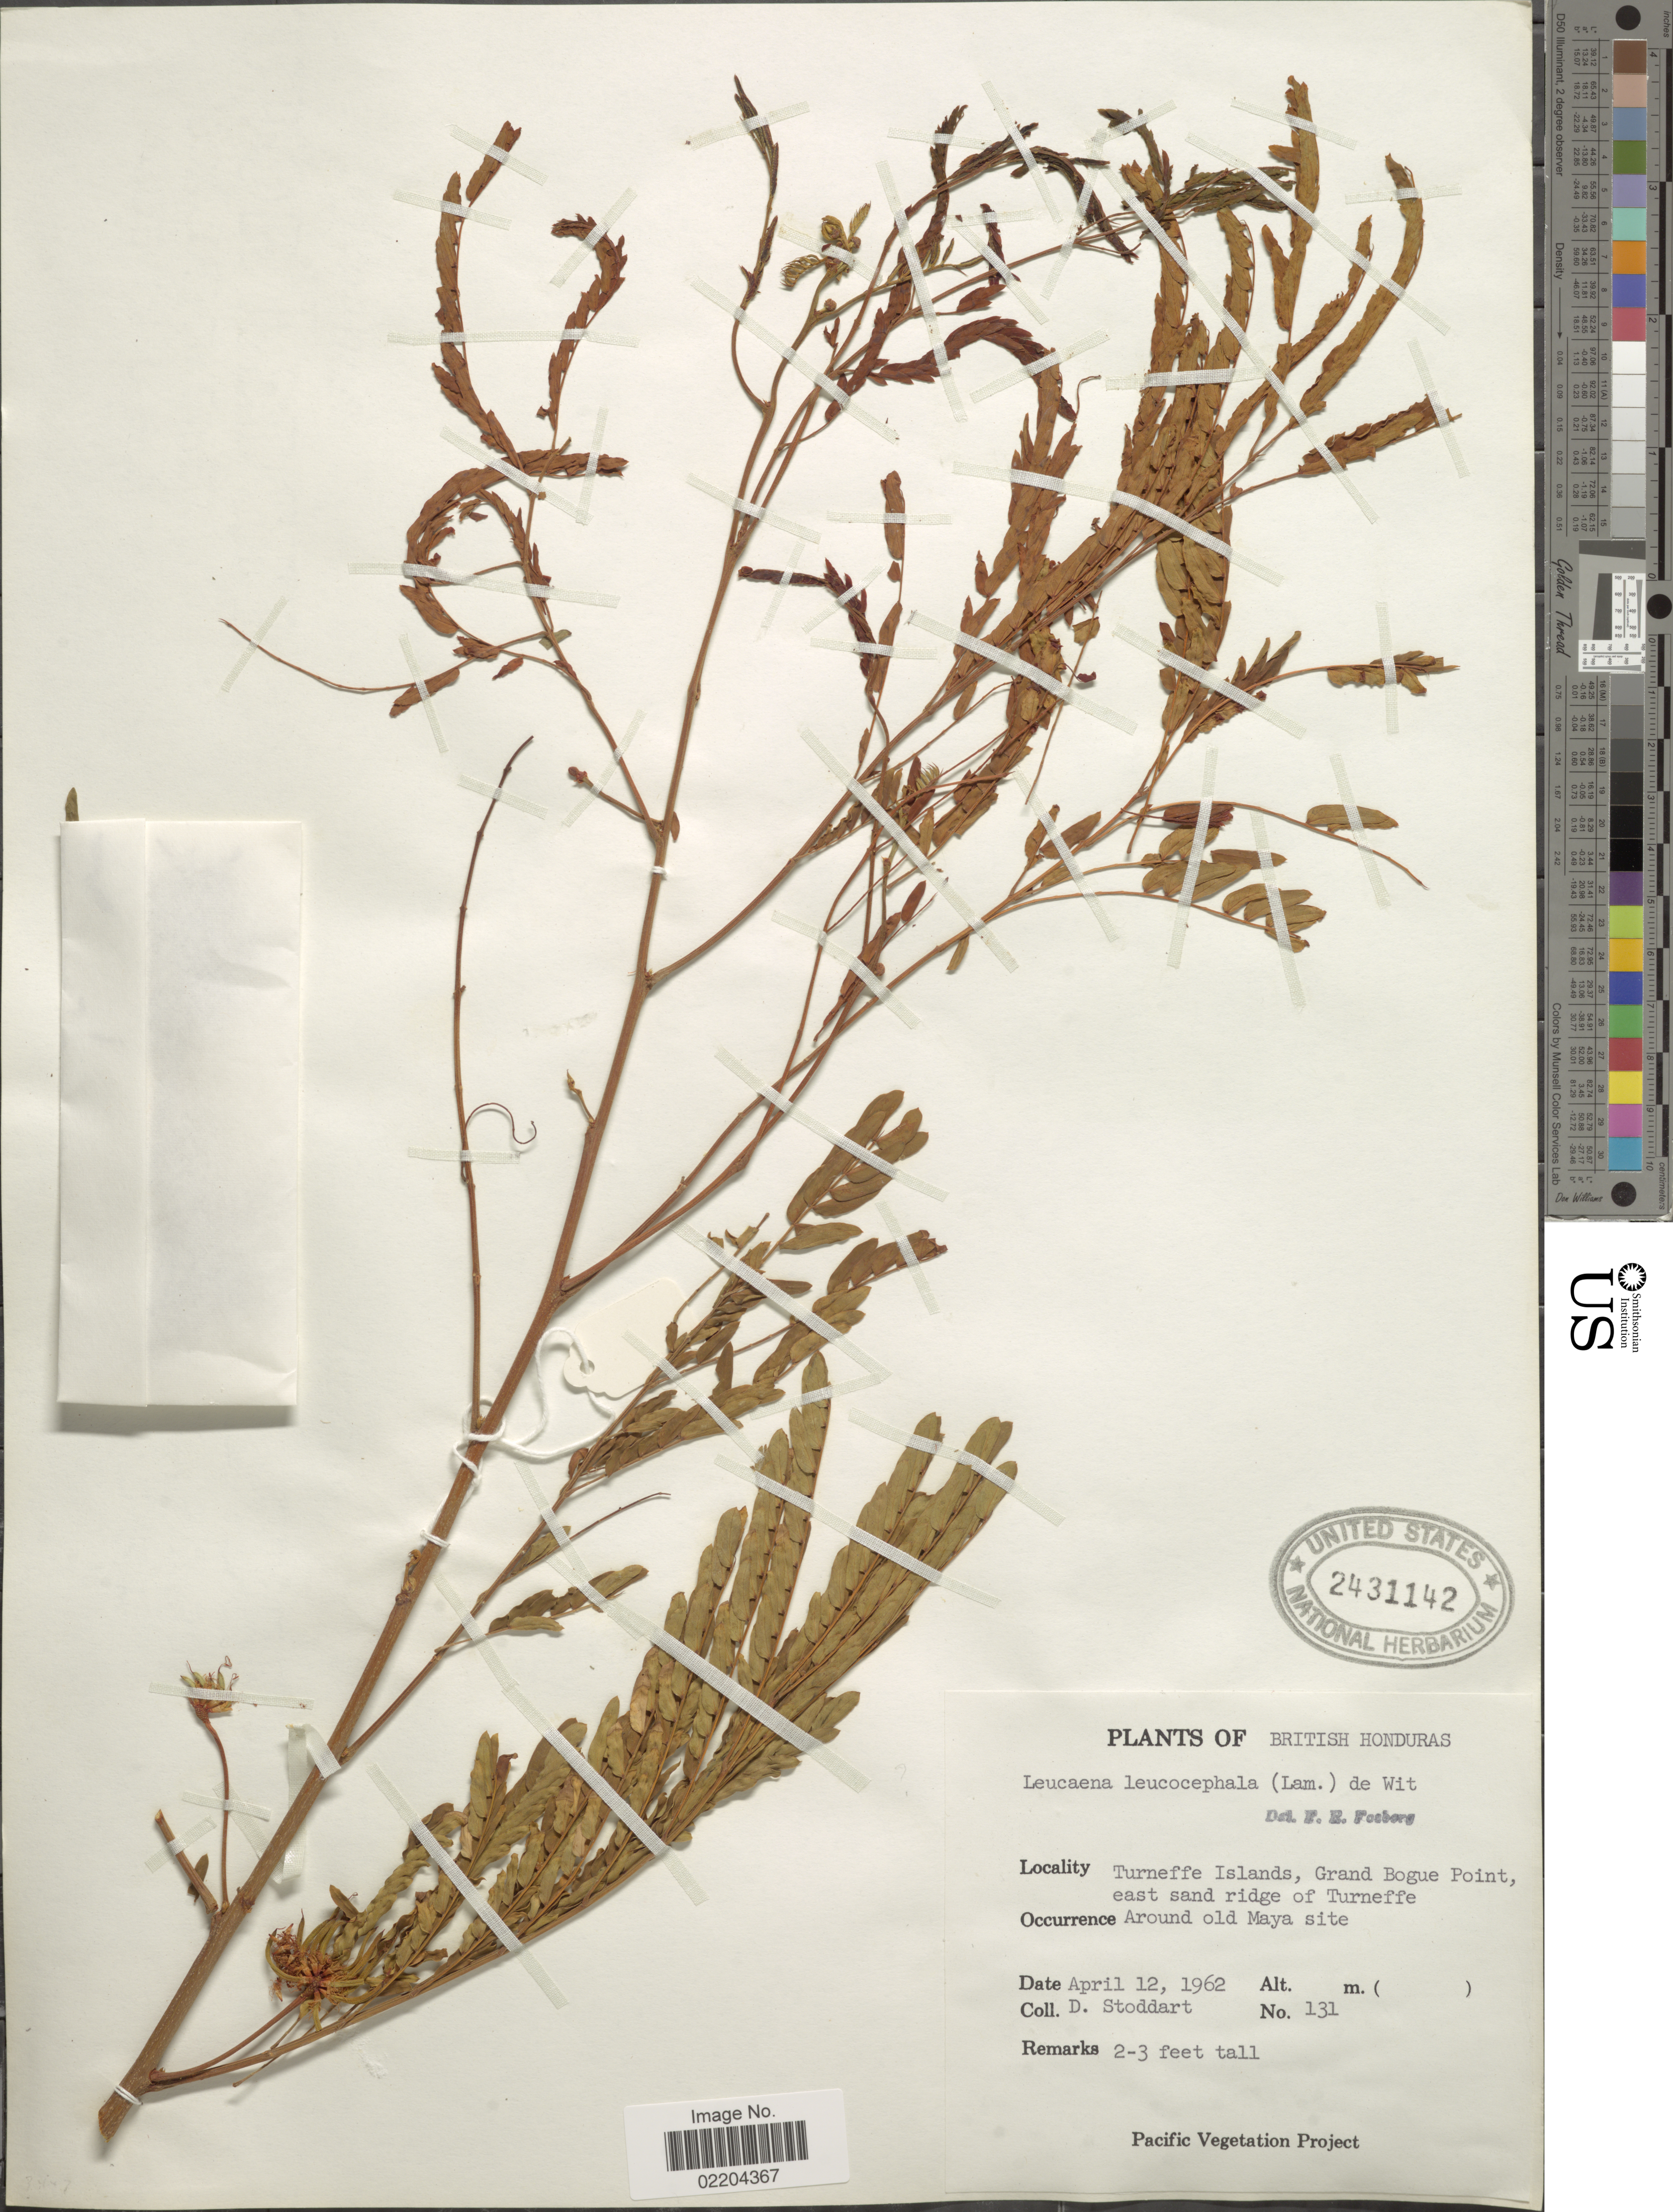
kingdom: Plantae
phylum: Tracheophyta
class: Magnoliopsida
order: Fabales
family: Fabaceae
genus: Leucaena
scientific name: Leucaena leucocephala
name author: (Lam.) de Wit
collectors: D. Stoddart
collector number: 131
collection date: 1962-04-12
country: Belize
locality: British Honduras. Turneffe Islands, Grand Bogue Point, east of sand ridge of Turneffe. Around old Maya site.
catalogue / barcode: US 2431142